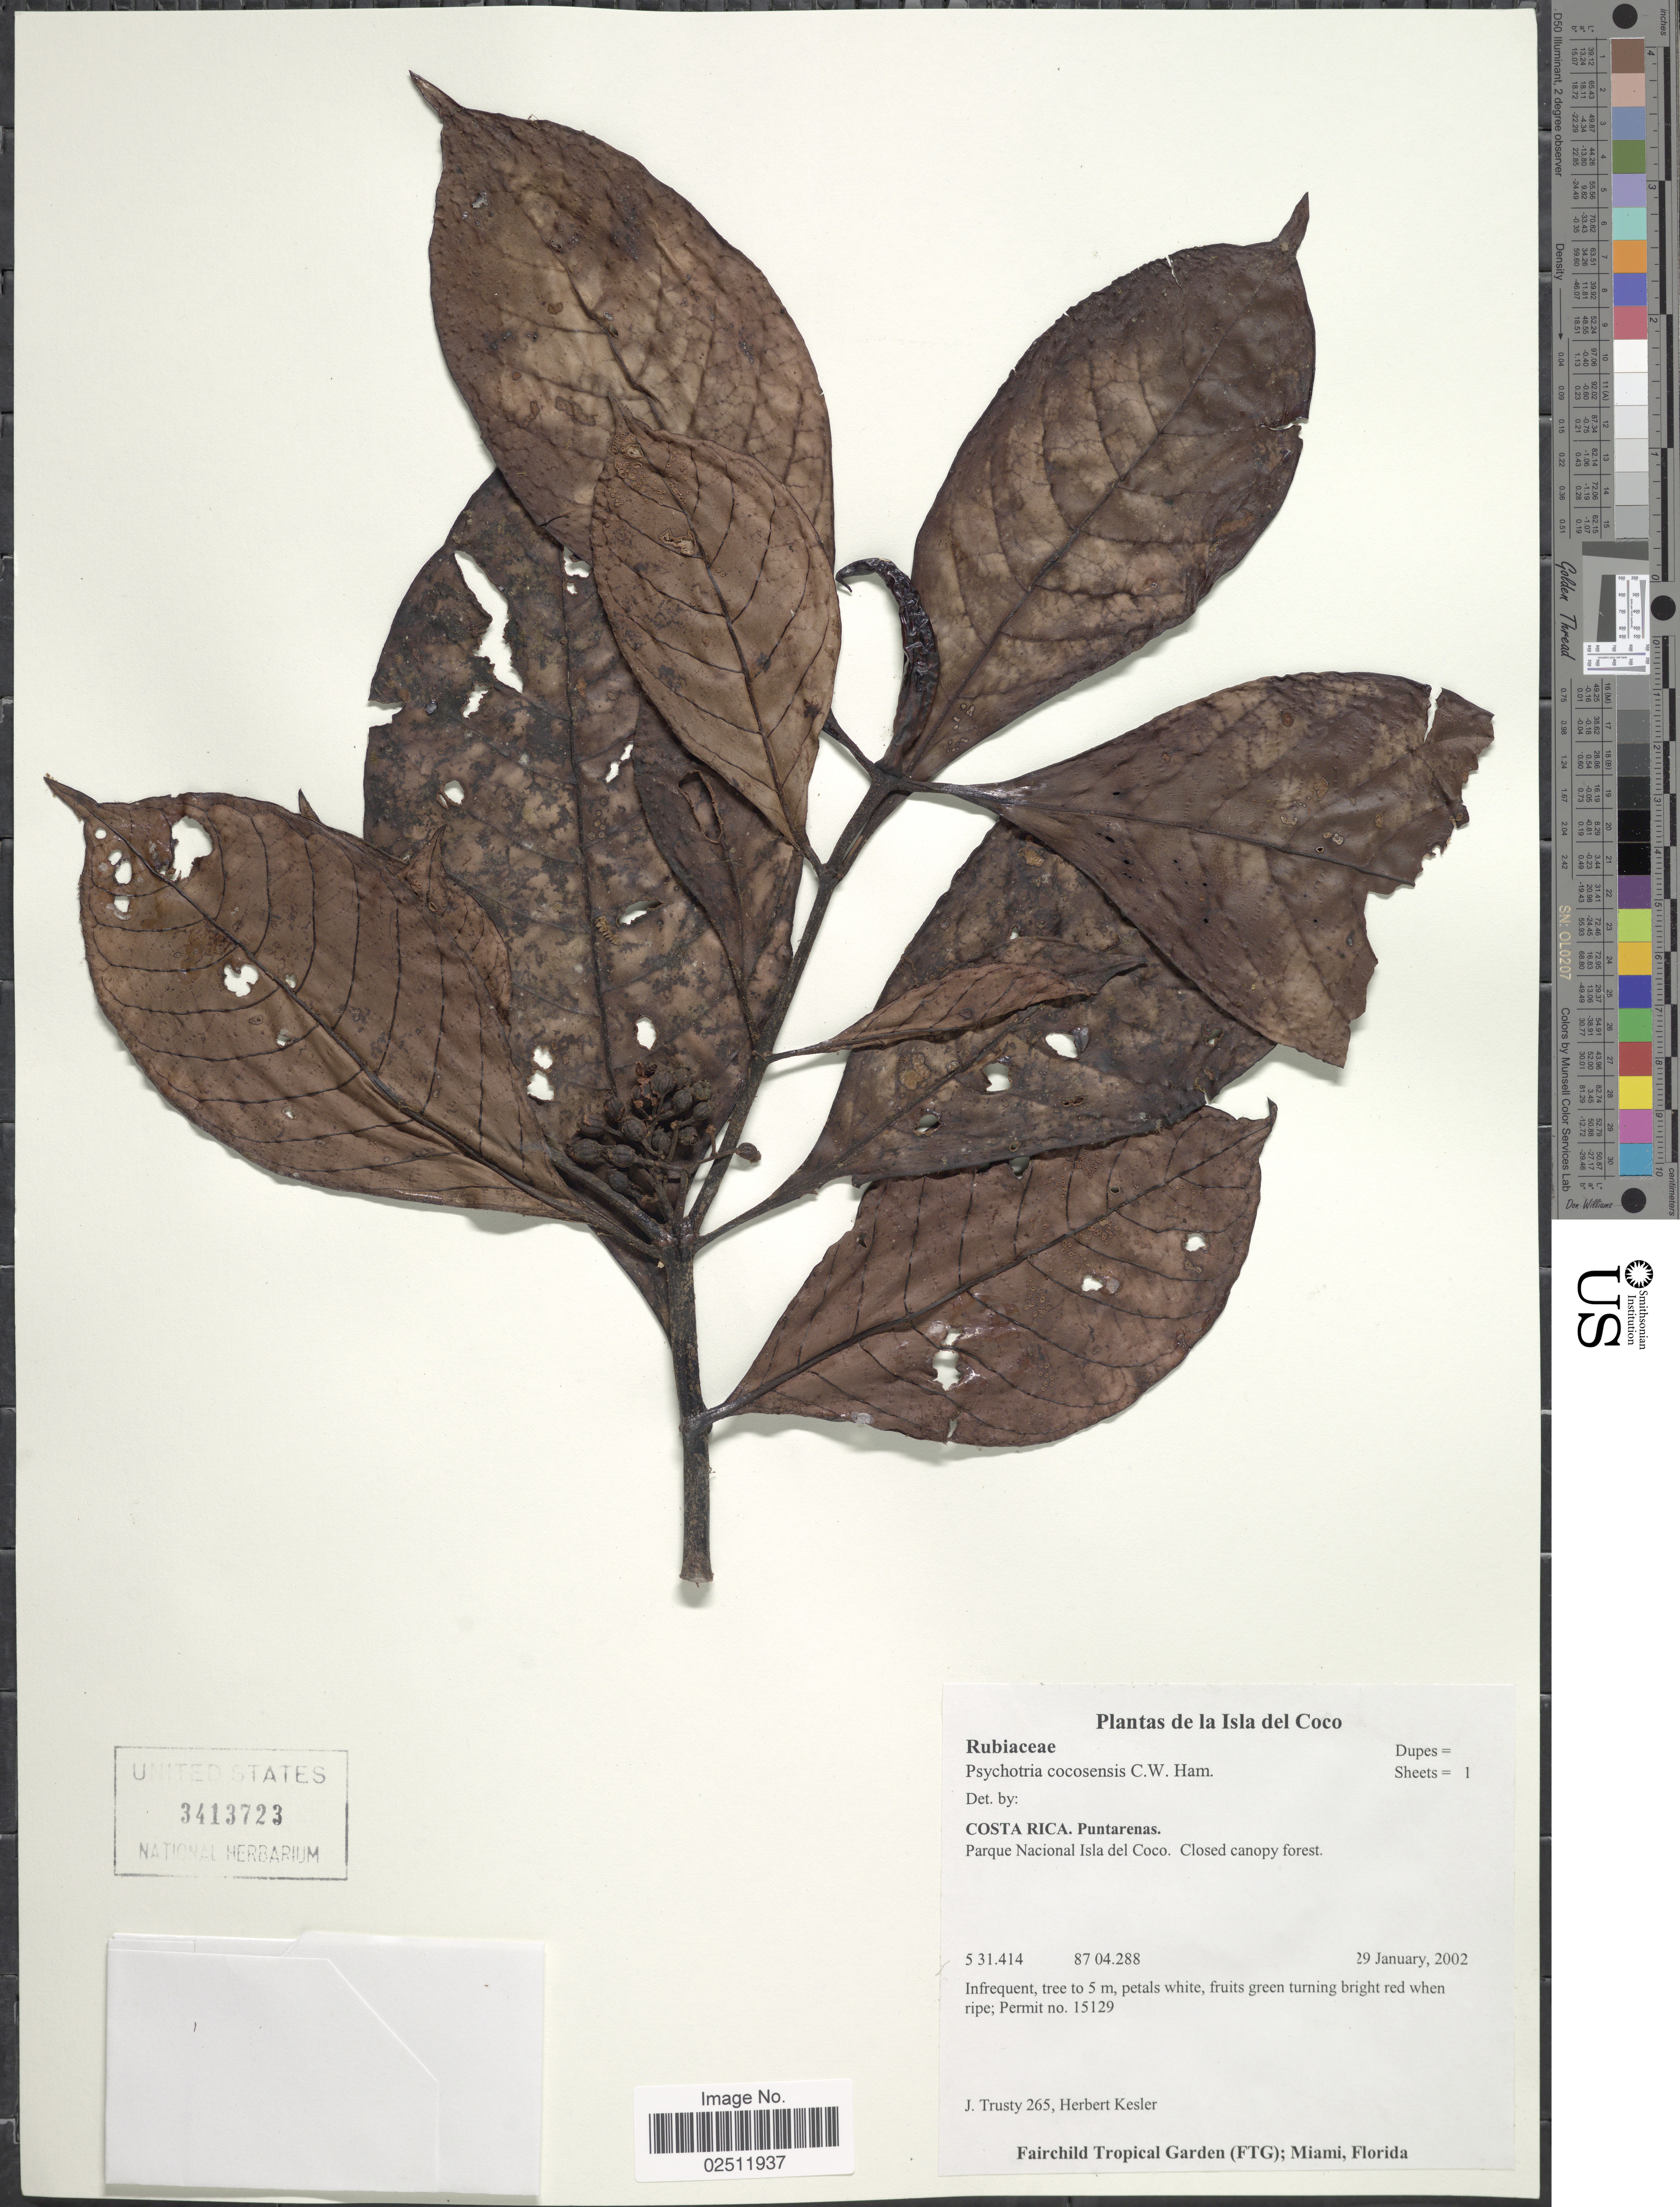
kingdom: Plantae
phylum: Tracheophyta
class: Magnoliopsida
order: Gentianales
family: Rubiaceae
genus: Psychotria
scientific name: Psychotria cocosensis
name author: C.W. Ham.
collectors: J. Trusty & H. Kesler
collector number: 265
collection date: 2002-01-29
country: Costa Rica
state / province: Puntarenas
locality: Isla del Coco. Parque Nacional Isla del Coco.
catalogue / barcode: US 3413723